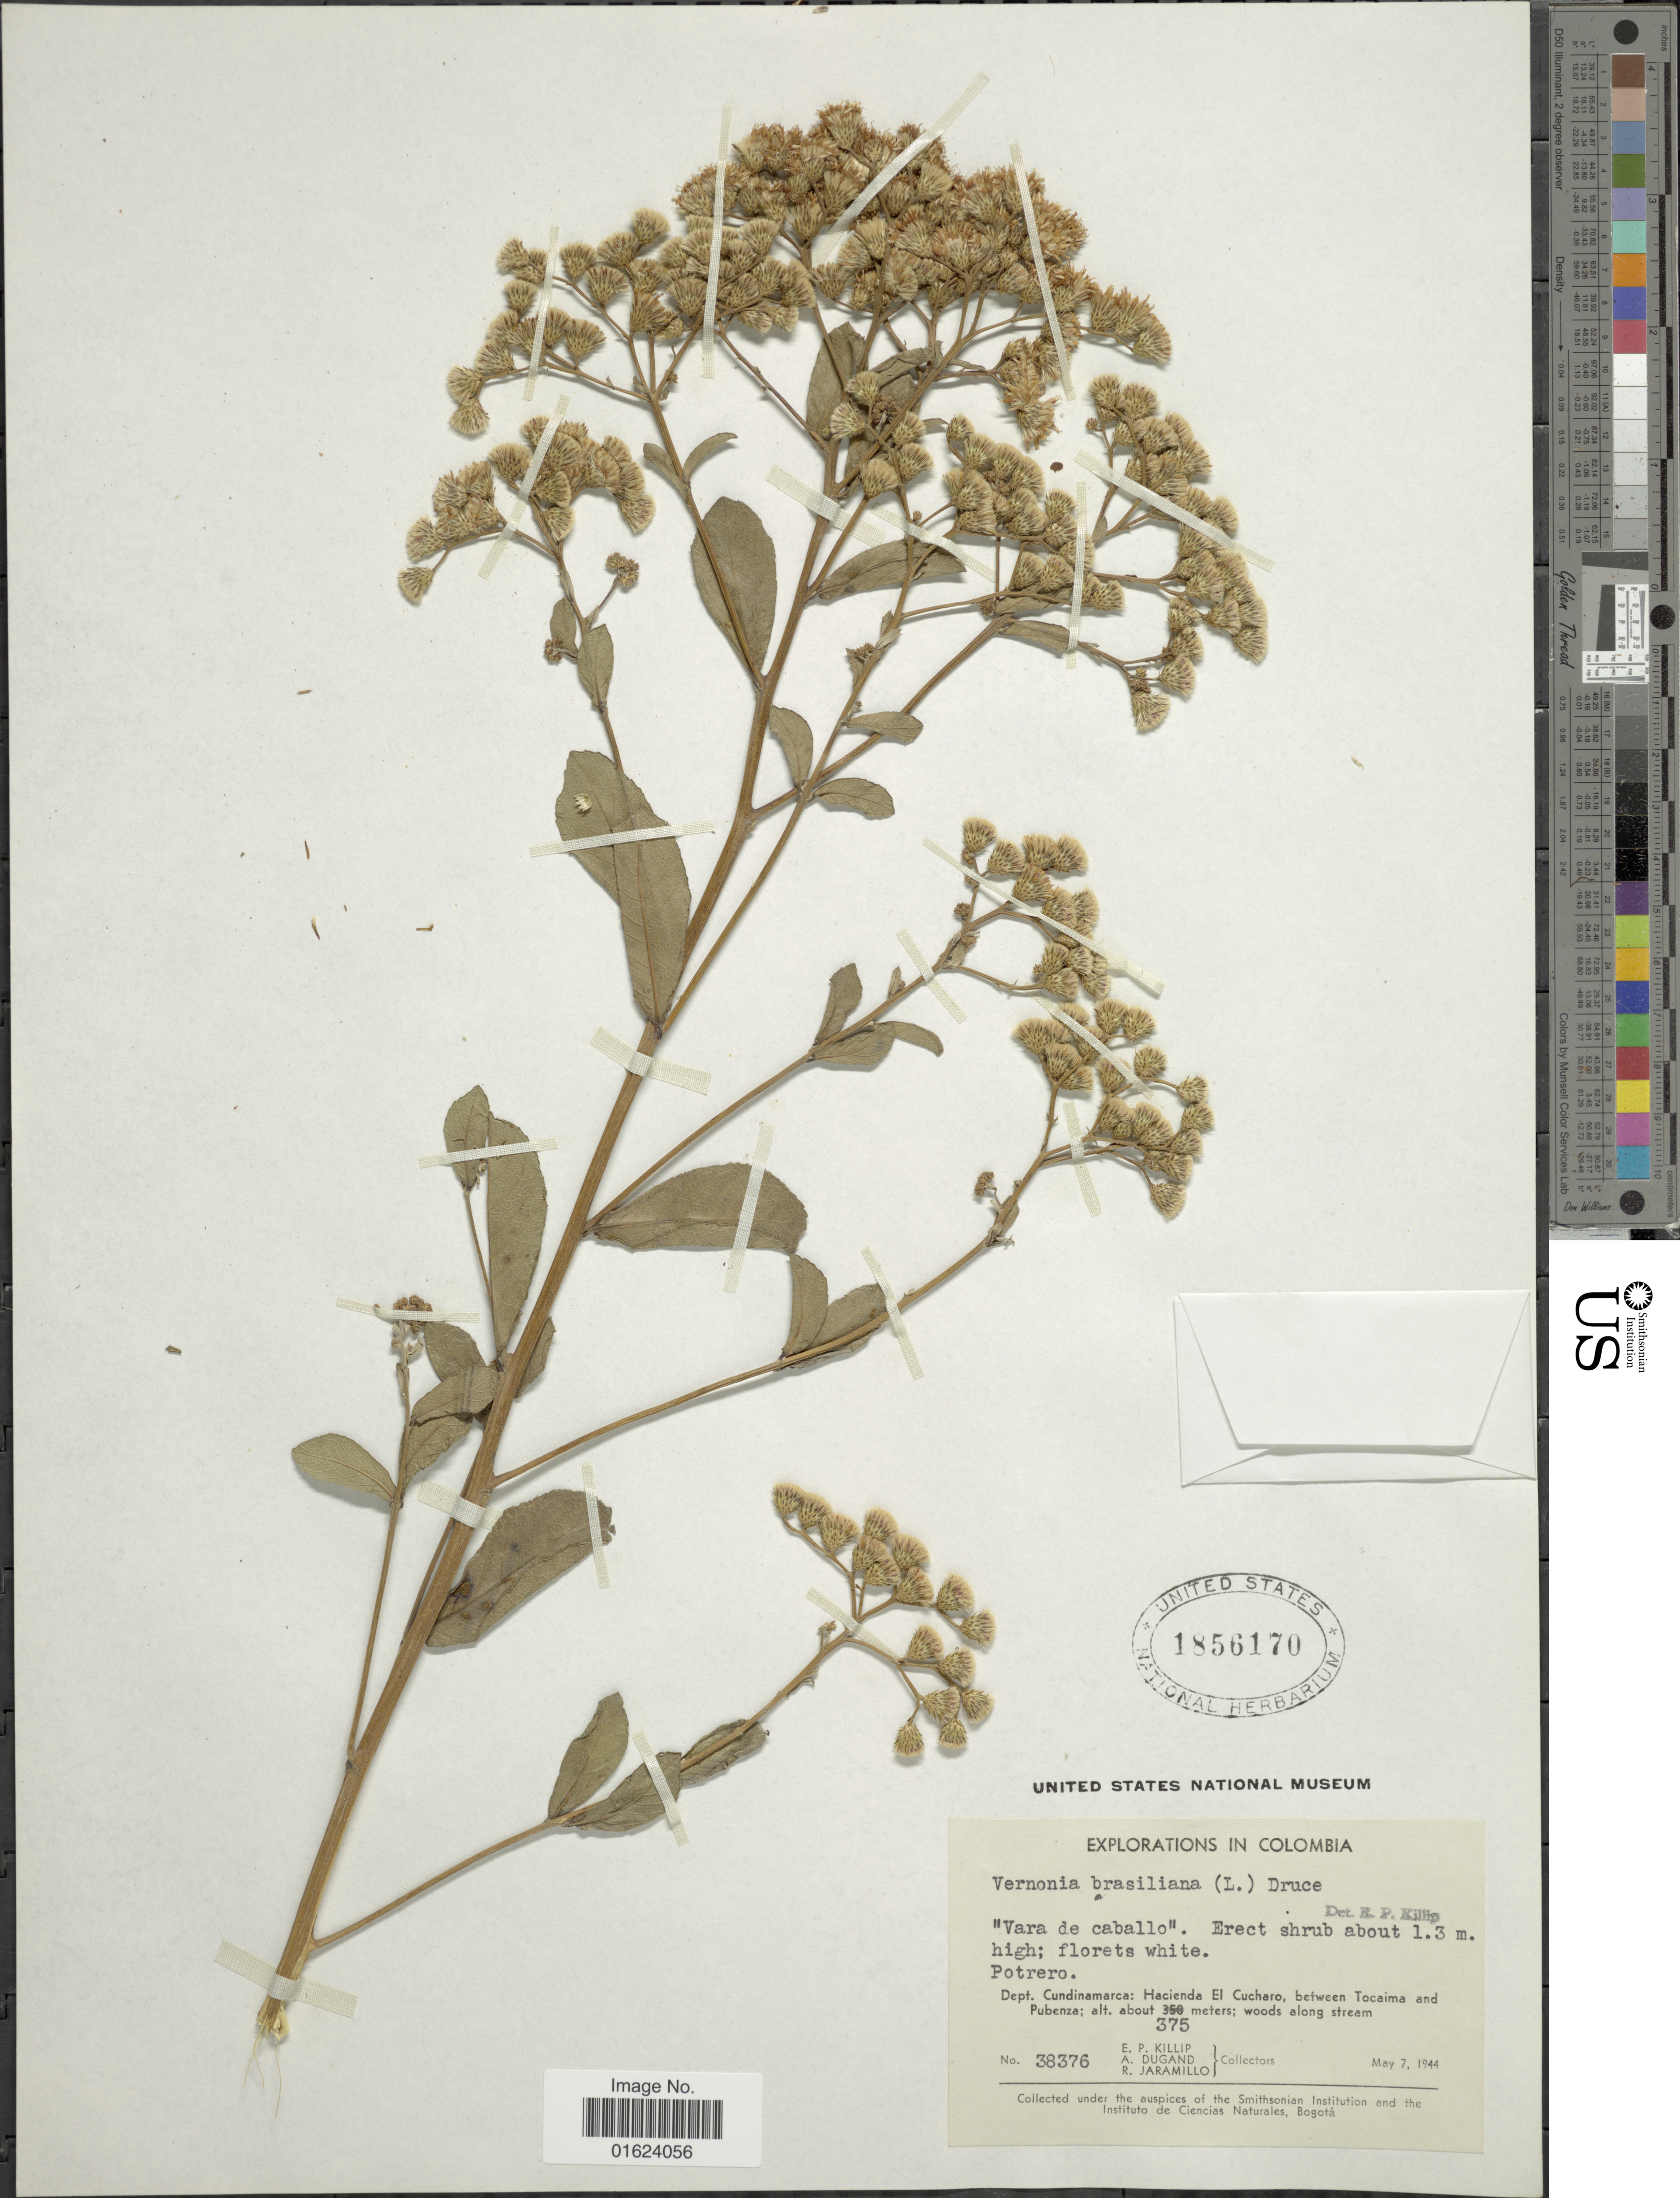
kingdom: Plantae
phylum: Tracheophyta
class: Magnoliopsida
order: Asterales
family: Asteraceae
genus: Vernonia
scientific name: Vernonia brasiliana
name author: (L.) Druce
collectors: E. P. Killip, A. Dugand & R. Jaramillo M.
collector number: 38376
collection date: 1944-05-07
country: Colombia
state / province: Cundinamarca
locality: Potrero, Dept. Cundinamarca: Hacienda El Cucharo, between Tocaima and Pubenza.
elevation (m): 375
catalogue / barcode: US 1856170